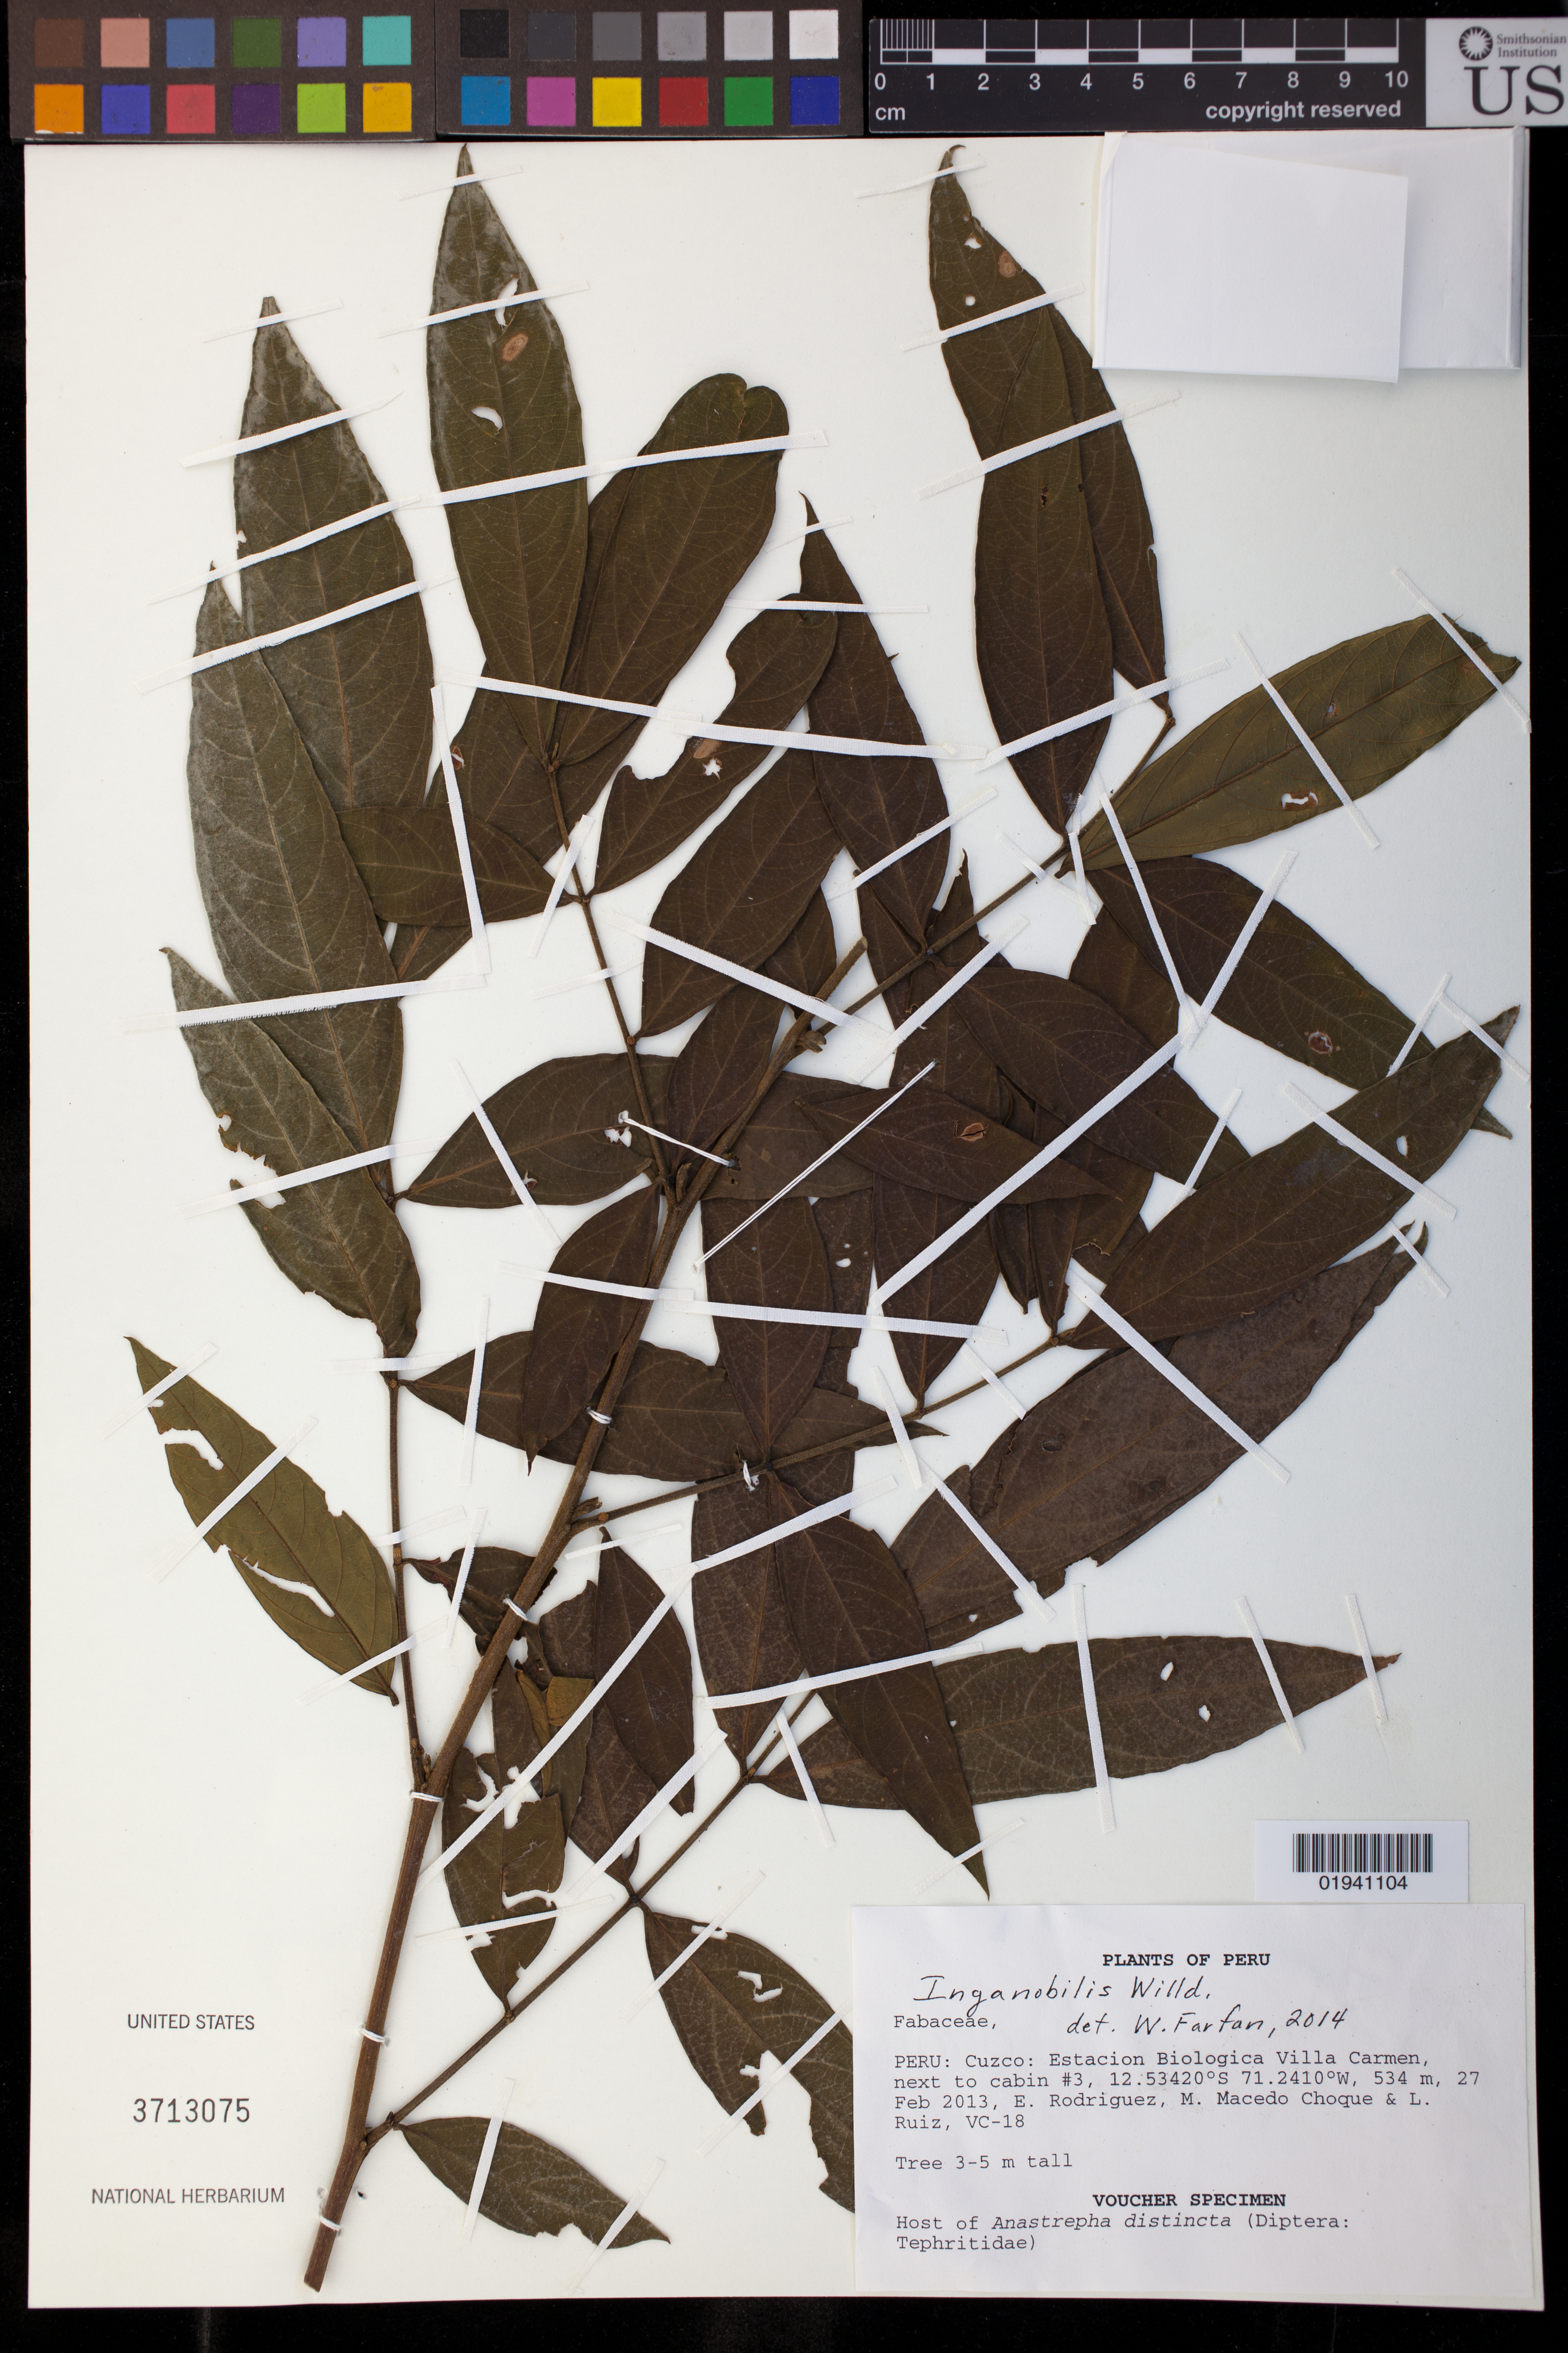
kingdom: Plantae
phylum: Tracheophyta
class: Magnoliopsida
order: Fabales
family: Fabaceae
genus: Inga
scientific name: Inga nobilis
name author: Willd.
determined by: Farfán, W.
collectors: E. Rodriguez, M. Macedo & L. Ruiz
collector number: VC-18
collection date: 2013-02-27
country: Peru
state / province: Cusco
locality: Estacion Biologica Villa Carmen, next to cabin #3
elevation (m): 534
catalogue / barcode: US 3713075